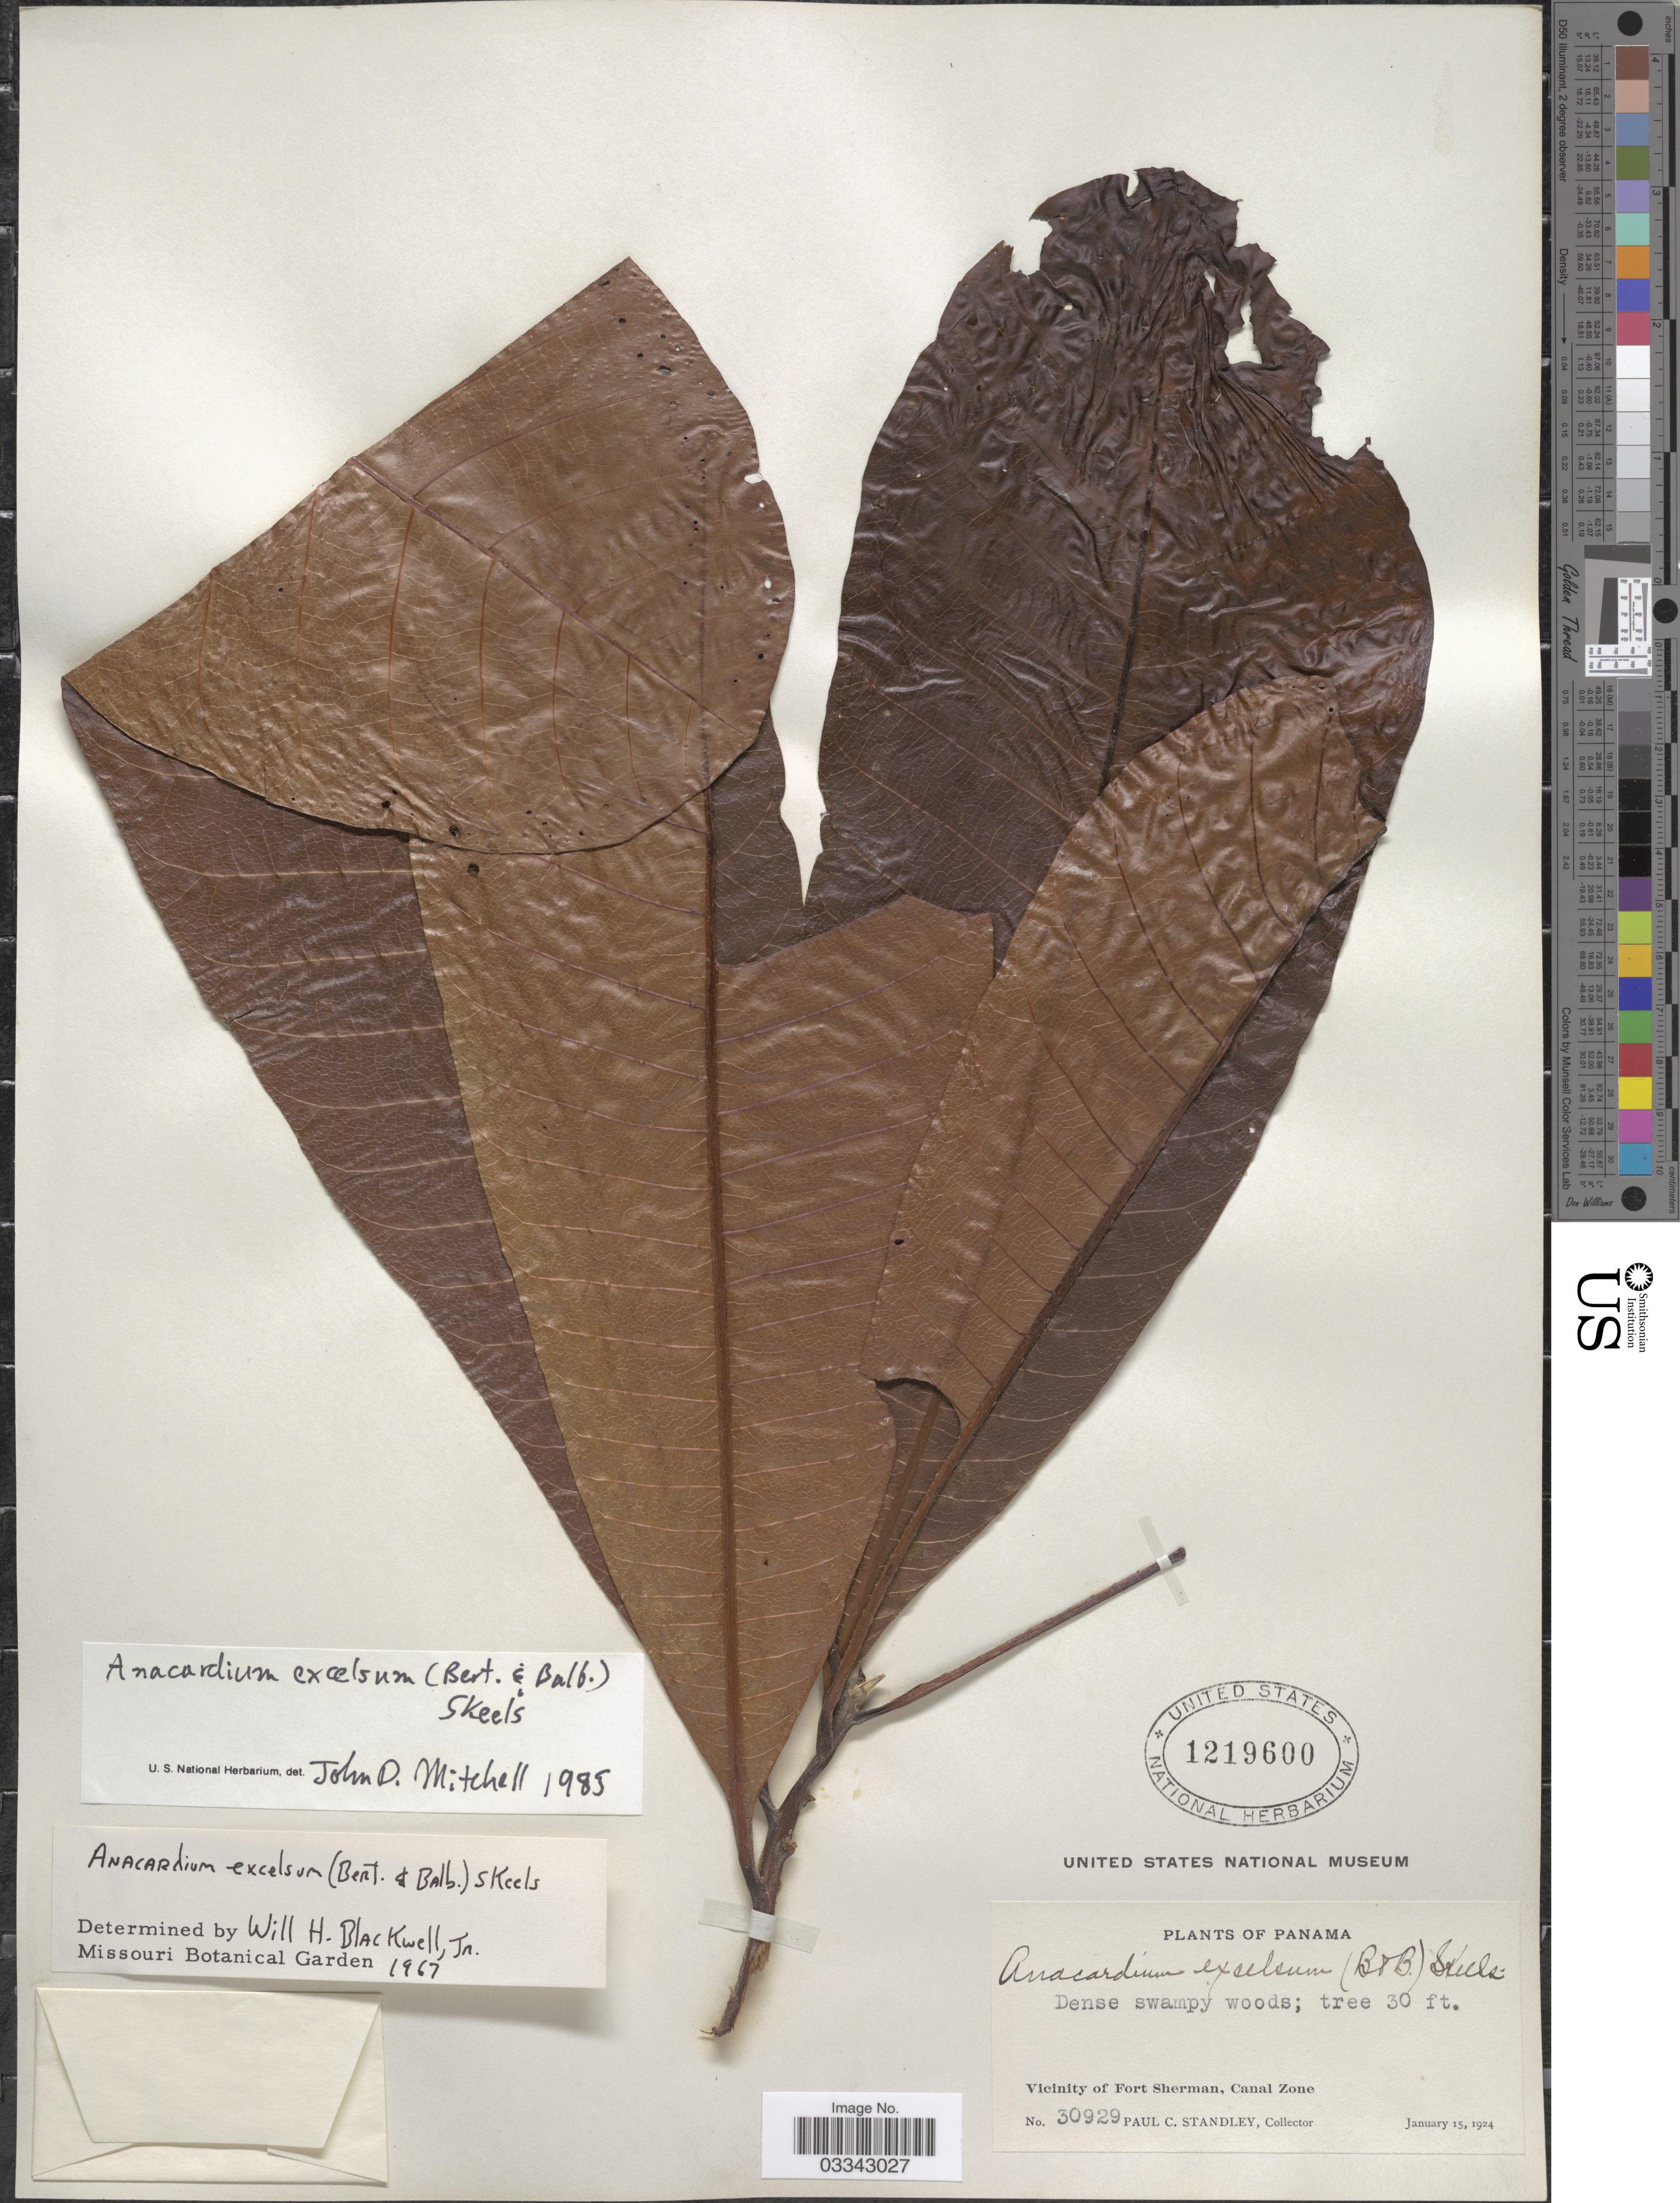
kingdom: Plantae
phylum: Tracheophyta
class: Magnoliopsida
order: Sapindales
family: Anacardiaceae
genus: Anacardium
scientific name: Anacardium excelsum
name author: (Kunth) Skeels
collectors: P. C. Standley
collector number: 30929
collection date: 1924-01-15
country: Panama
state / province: Colón / Panamá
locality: Vicinity of Fort Sherman, Canal Zone.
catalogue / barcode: US 1219600